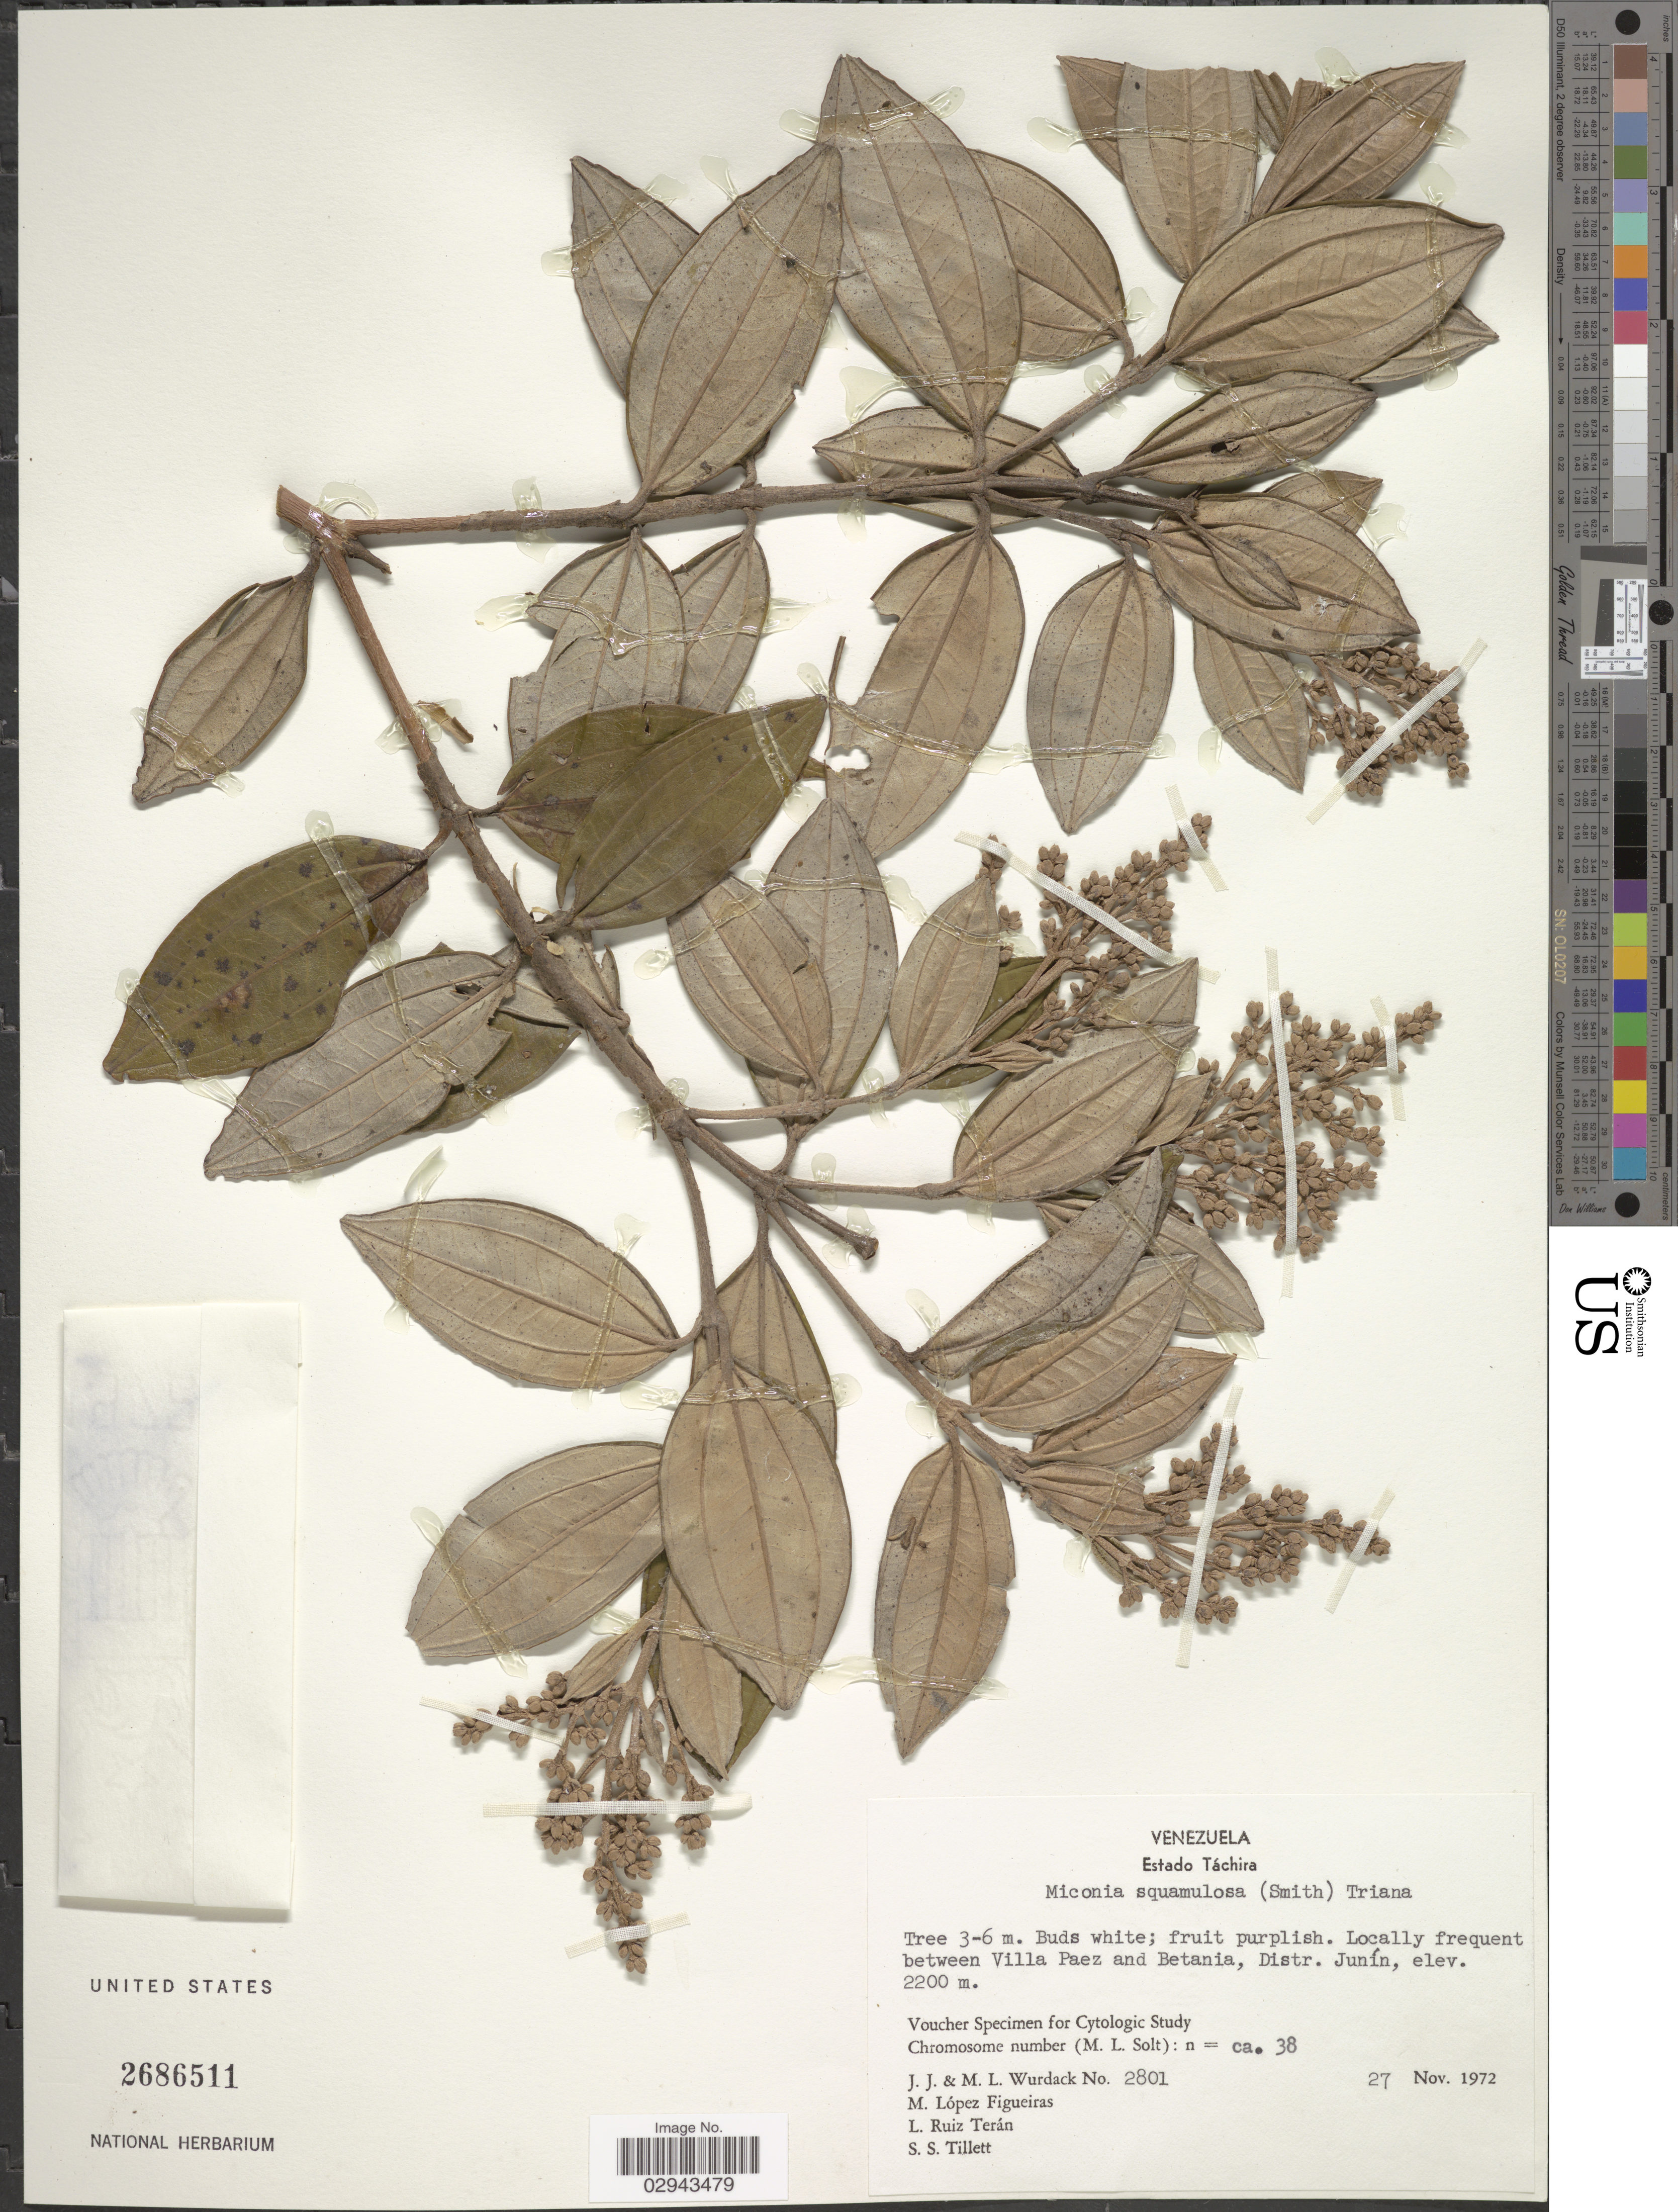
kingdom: Plantae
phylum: Tracheophyta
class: Magnoliopsida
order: Myrtales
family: Melastomataceae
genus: Miconia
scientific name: Miconia squamulosa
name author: (Sm.) Triana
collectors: J. J. Wurdack, M. L. Wurdack, M. López Figueiras & L. Teran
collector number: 2801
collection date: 1972-11-27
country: Venezuela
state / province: Tachira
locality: Between Villa Paez and Betania, Distr. Junín.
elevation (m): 2200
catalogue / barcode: US 2686511